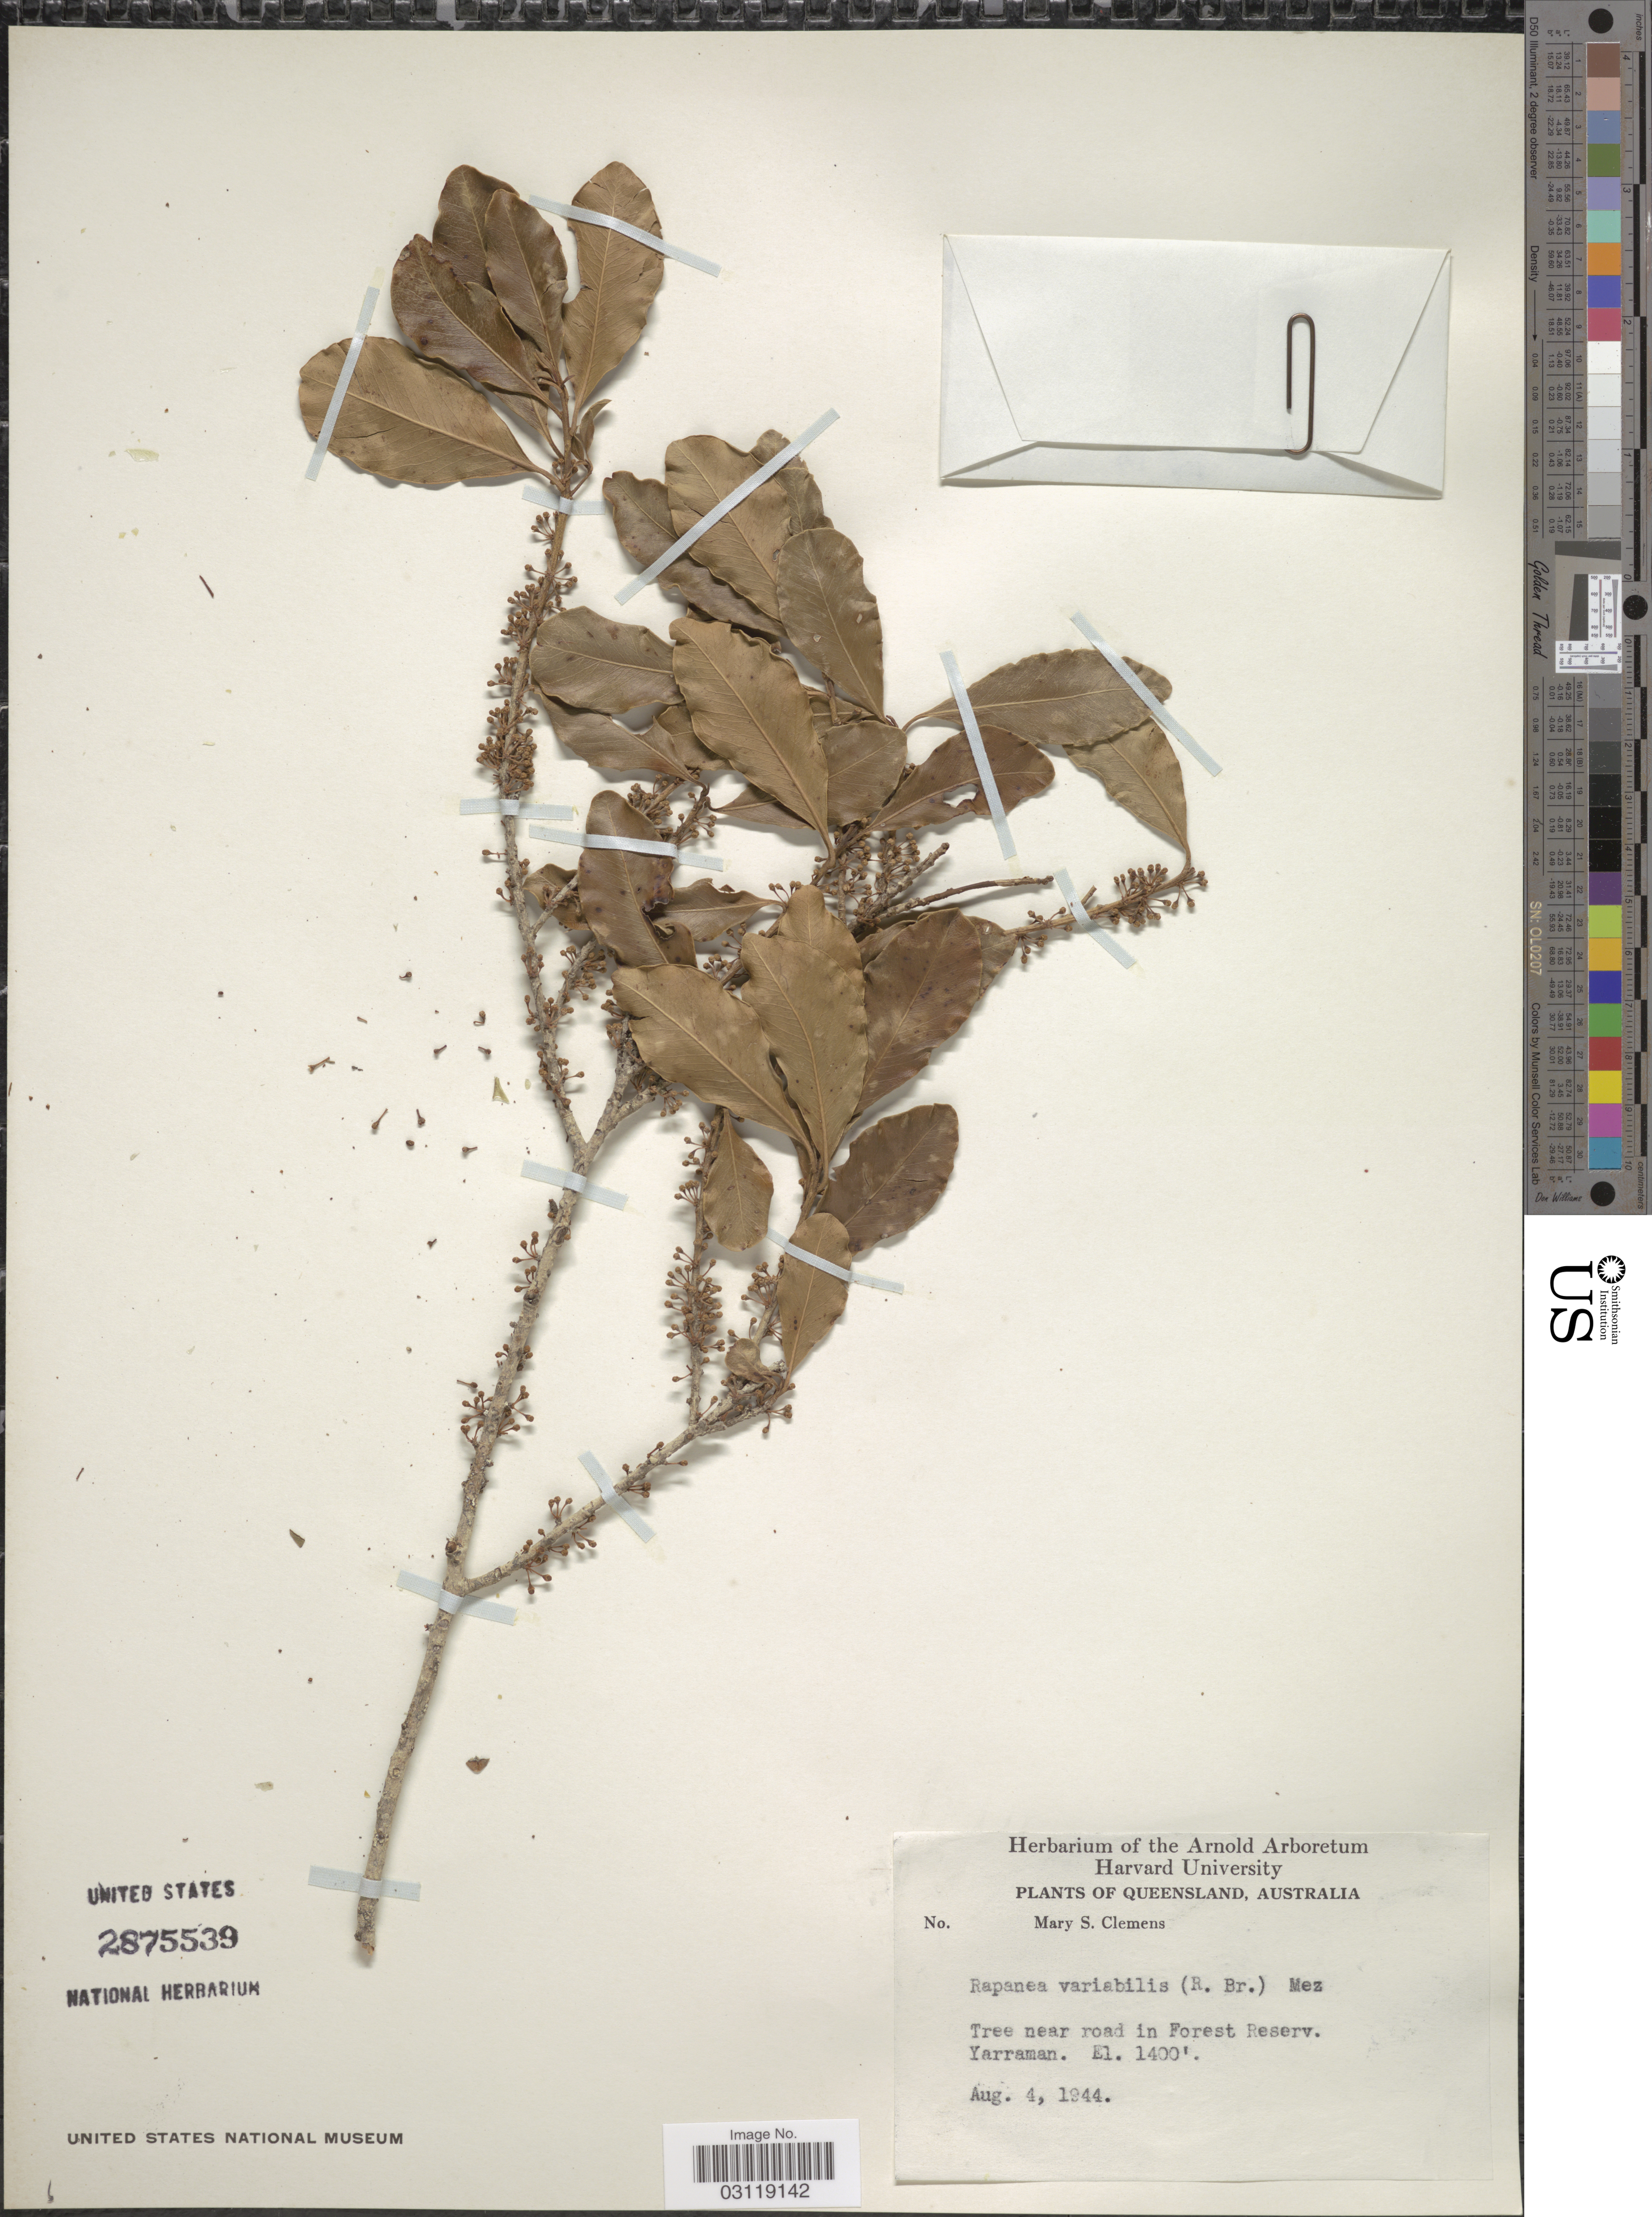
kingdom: Plantae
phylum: Tracheophyta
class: Magnoliopsida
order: Ericales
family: Primulaceae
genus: Rapanea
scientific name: Rapanea variablis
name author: (R. Br.) Mez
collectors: M. S. Clemens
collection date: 1944-08-04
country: Australia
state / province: Queensland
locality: Tree near road in Forest Reserv. Yarraman.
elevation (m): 427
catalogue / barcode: US 2875539